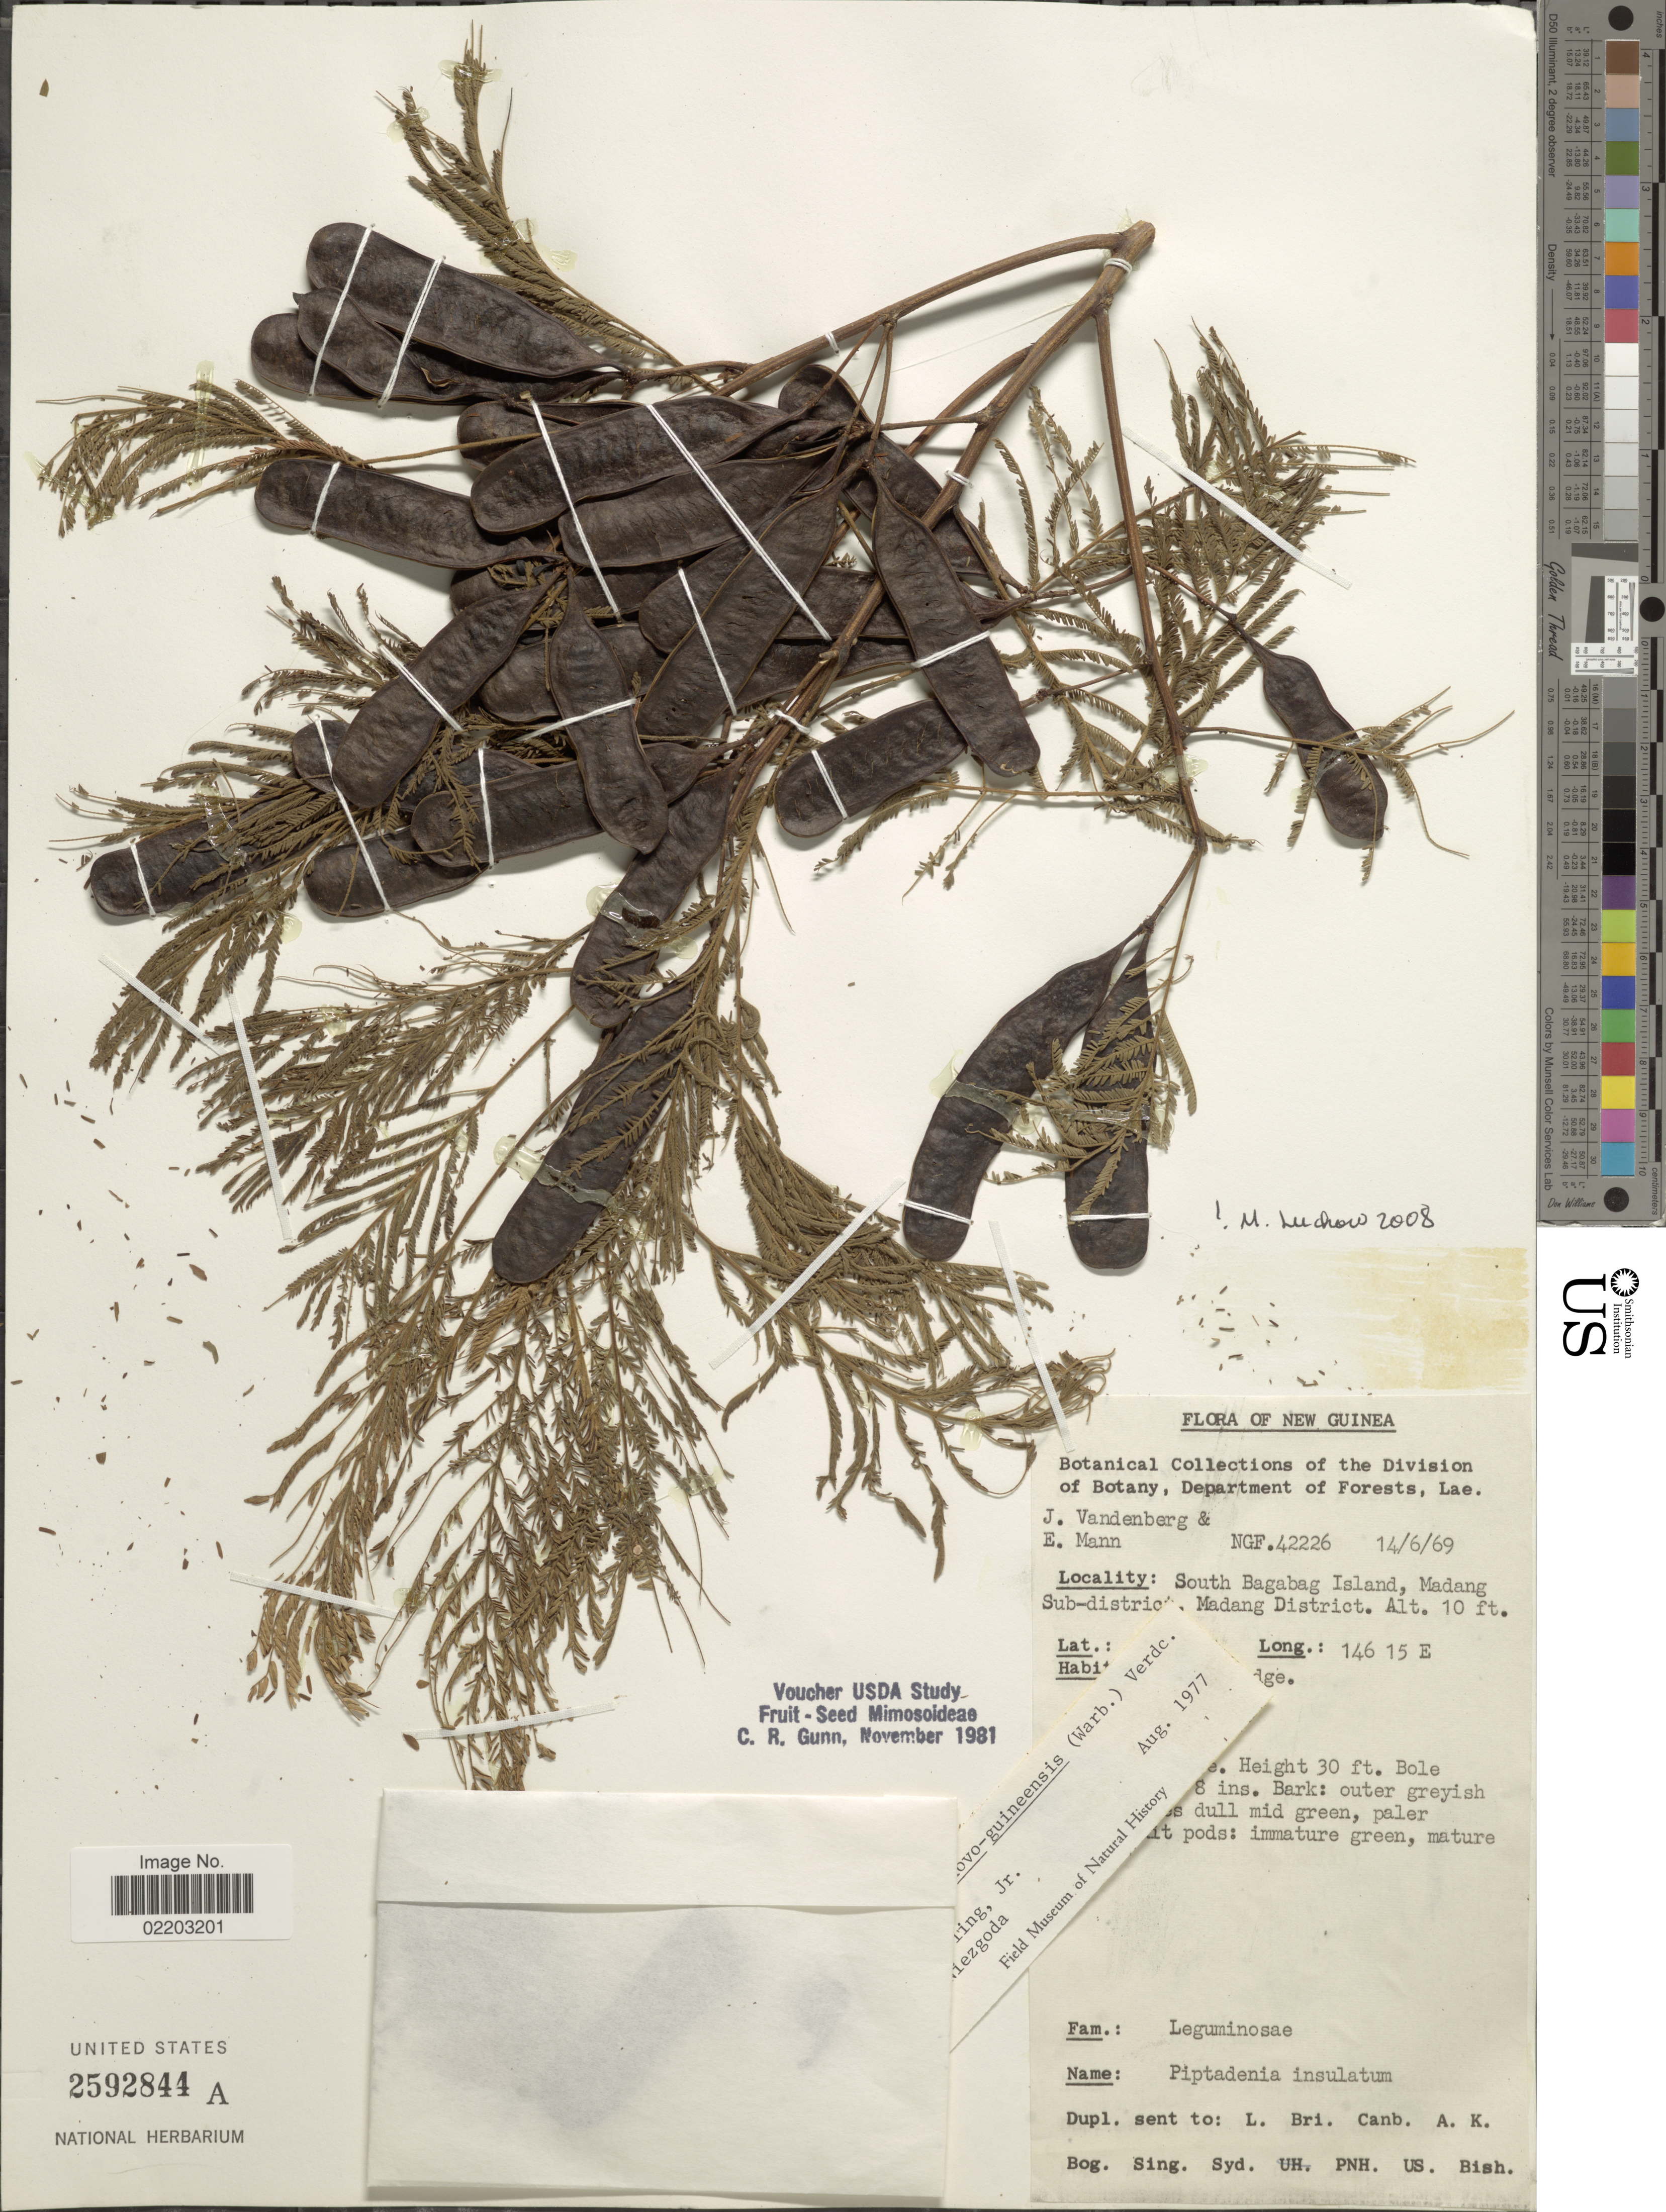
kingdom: Plantae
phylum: Tracheophyta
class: Magnoliopsida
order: Fabales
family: Fabaceae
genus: Schleinitzia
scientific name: Schleinitzia novoguineensis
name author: (Warb.) Verdc.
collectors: J. Vandenberg & E. Mann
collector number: NGF 42226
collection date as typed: Transcribed d/m/y: 14/6/69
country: Papua New Guinea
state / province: Madang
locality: New Guinea, South Bagabag Island, madang Sub-district, Madang District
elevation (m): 3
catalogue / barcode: US 2592844A